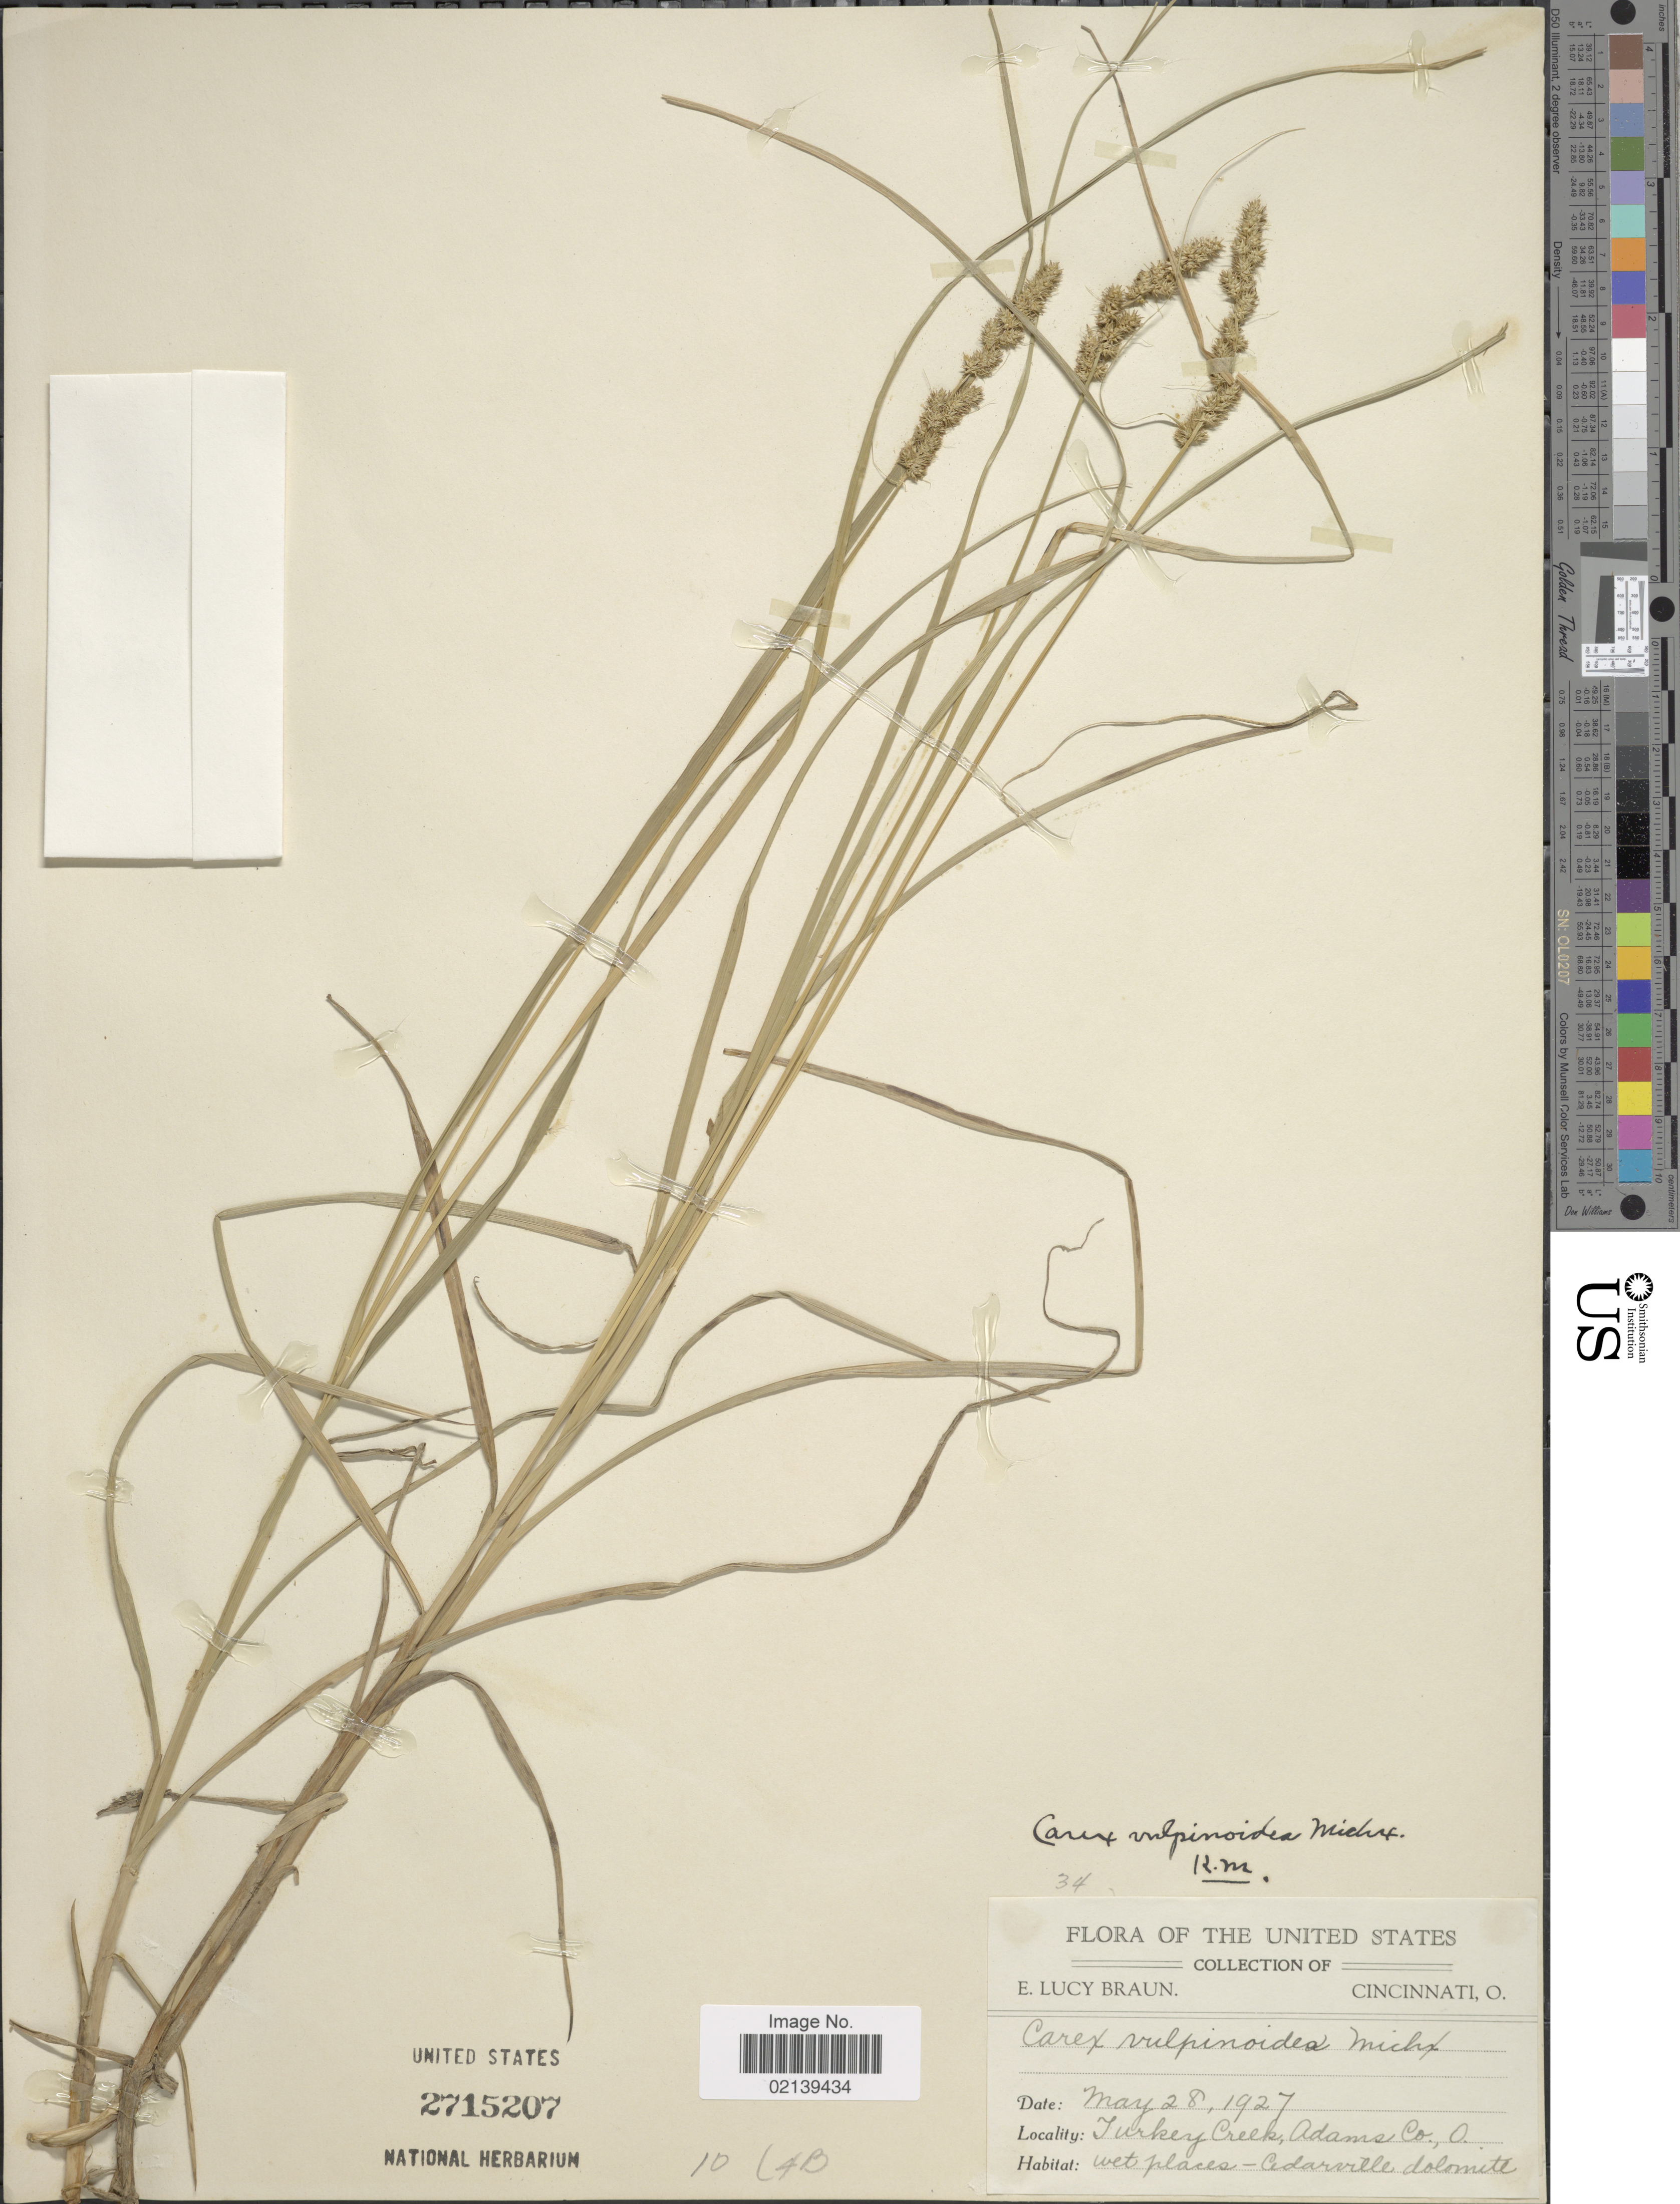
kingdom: Plantae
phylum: Tracheophyta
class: Liliopsida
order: Poales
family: Cyperaceae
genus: Carex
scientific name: Carex vulpinoidea Michx.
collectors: E. L. Braun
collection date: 1927-05-28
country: United States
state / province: Ohio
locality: Turkey Creek, Adams Co., O.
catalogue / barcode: US 2715207